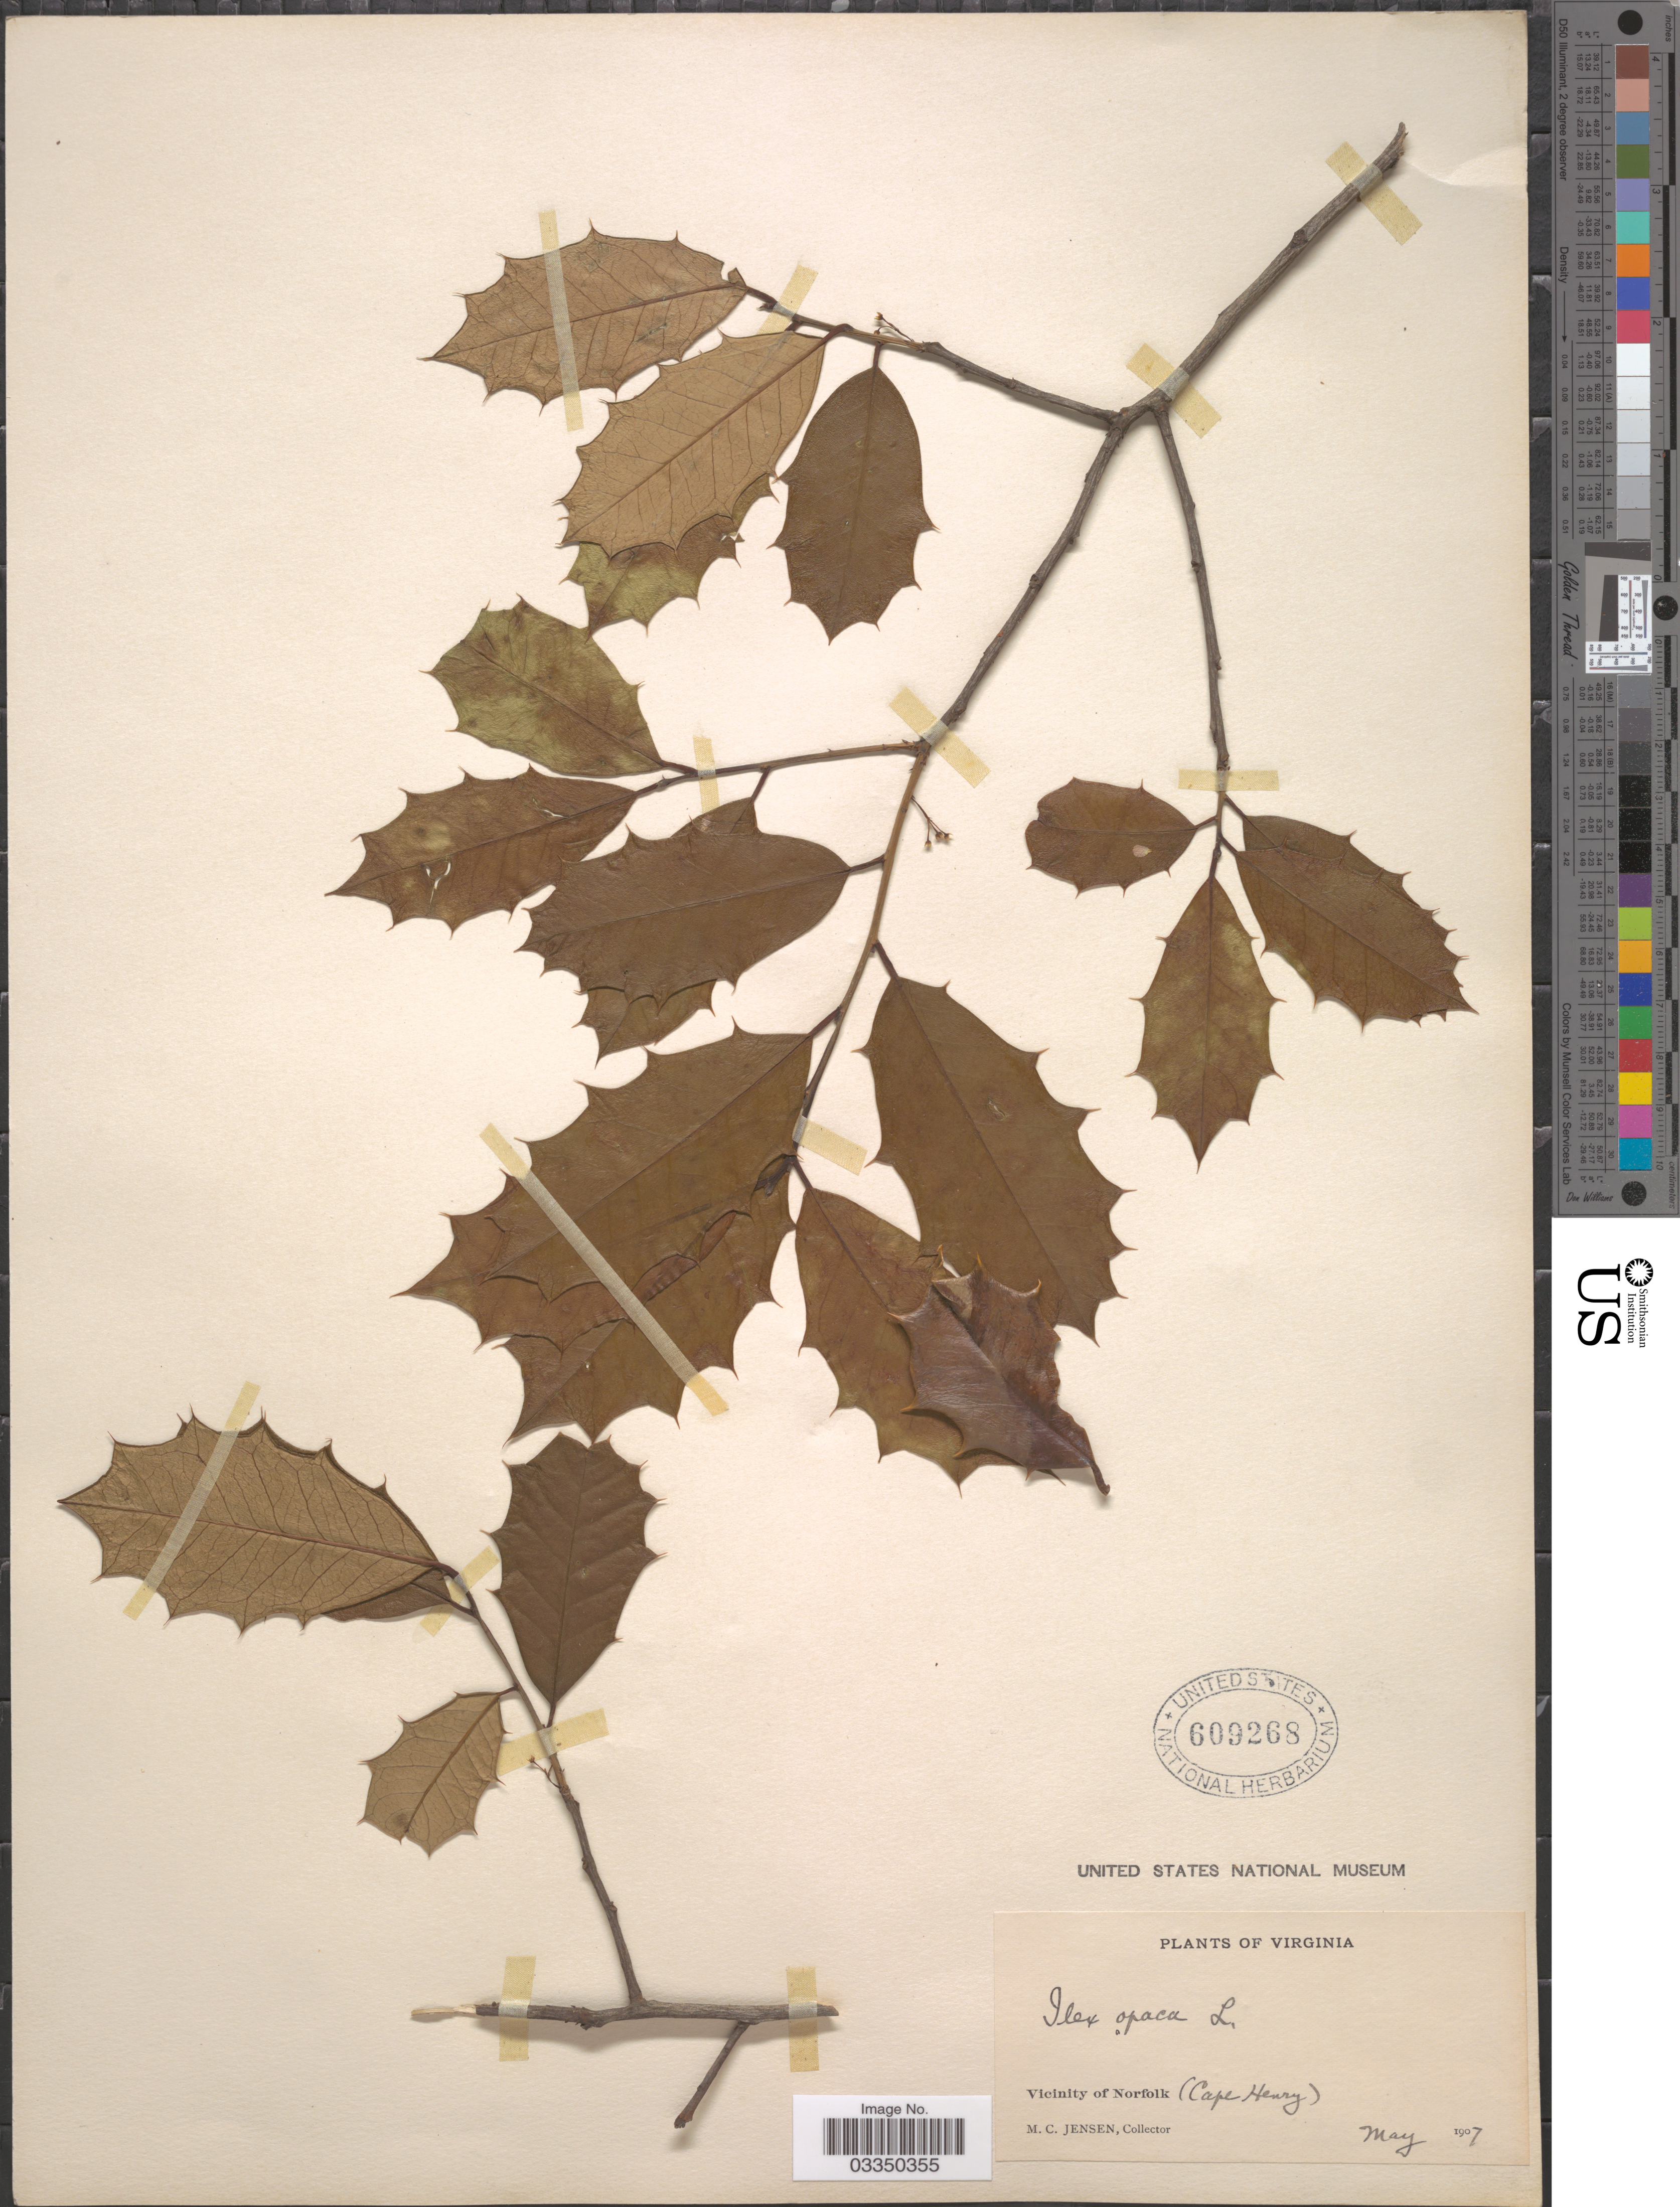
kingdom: Plantae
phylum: Tracheophyta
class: Magnoliopsida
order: Aquifoliales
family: Aquifoliaceae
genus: Ilex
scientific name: Ilex opaca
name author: Aiton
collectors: M. C. Jensen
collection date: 1907-05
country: United States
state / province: Virginia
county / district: City of Norfolk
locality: Vicinity of Norfolk (Cape Henry).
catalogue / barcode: US 609268